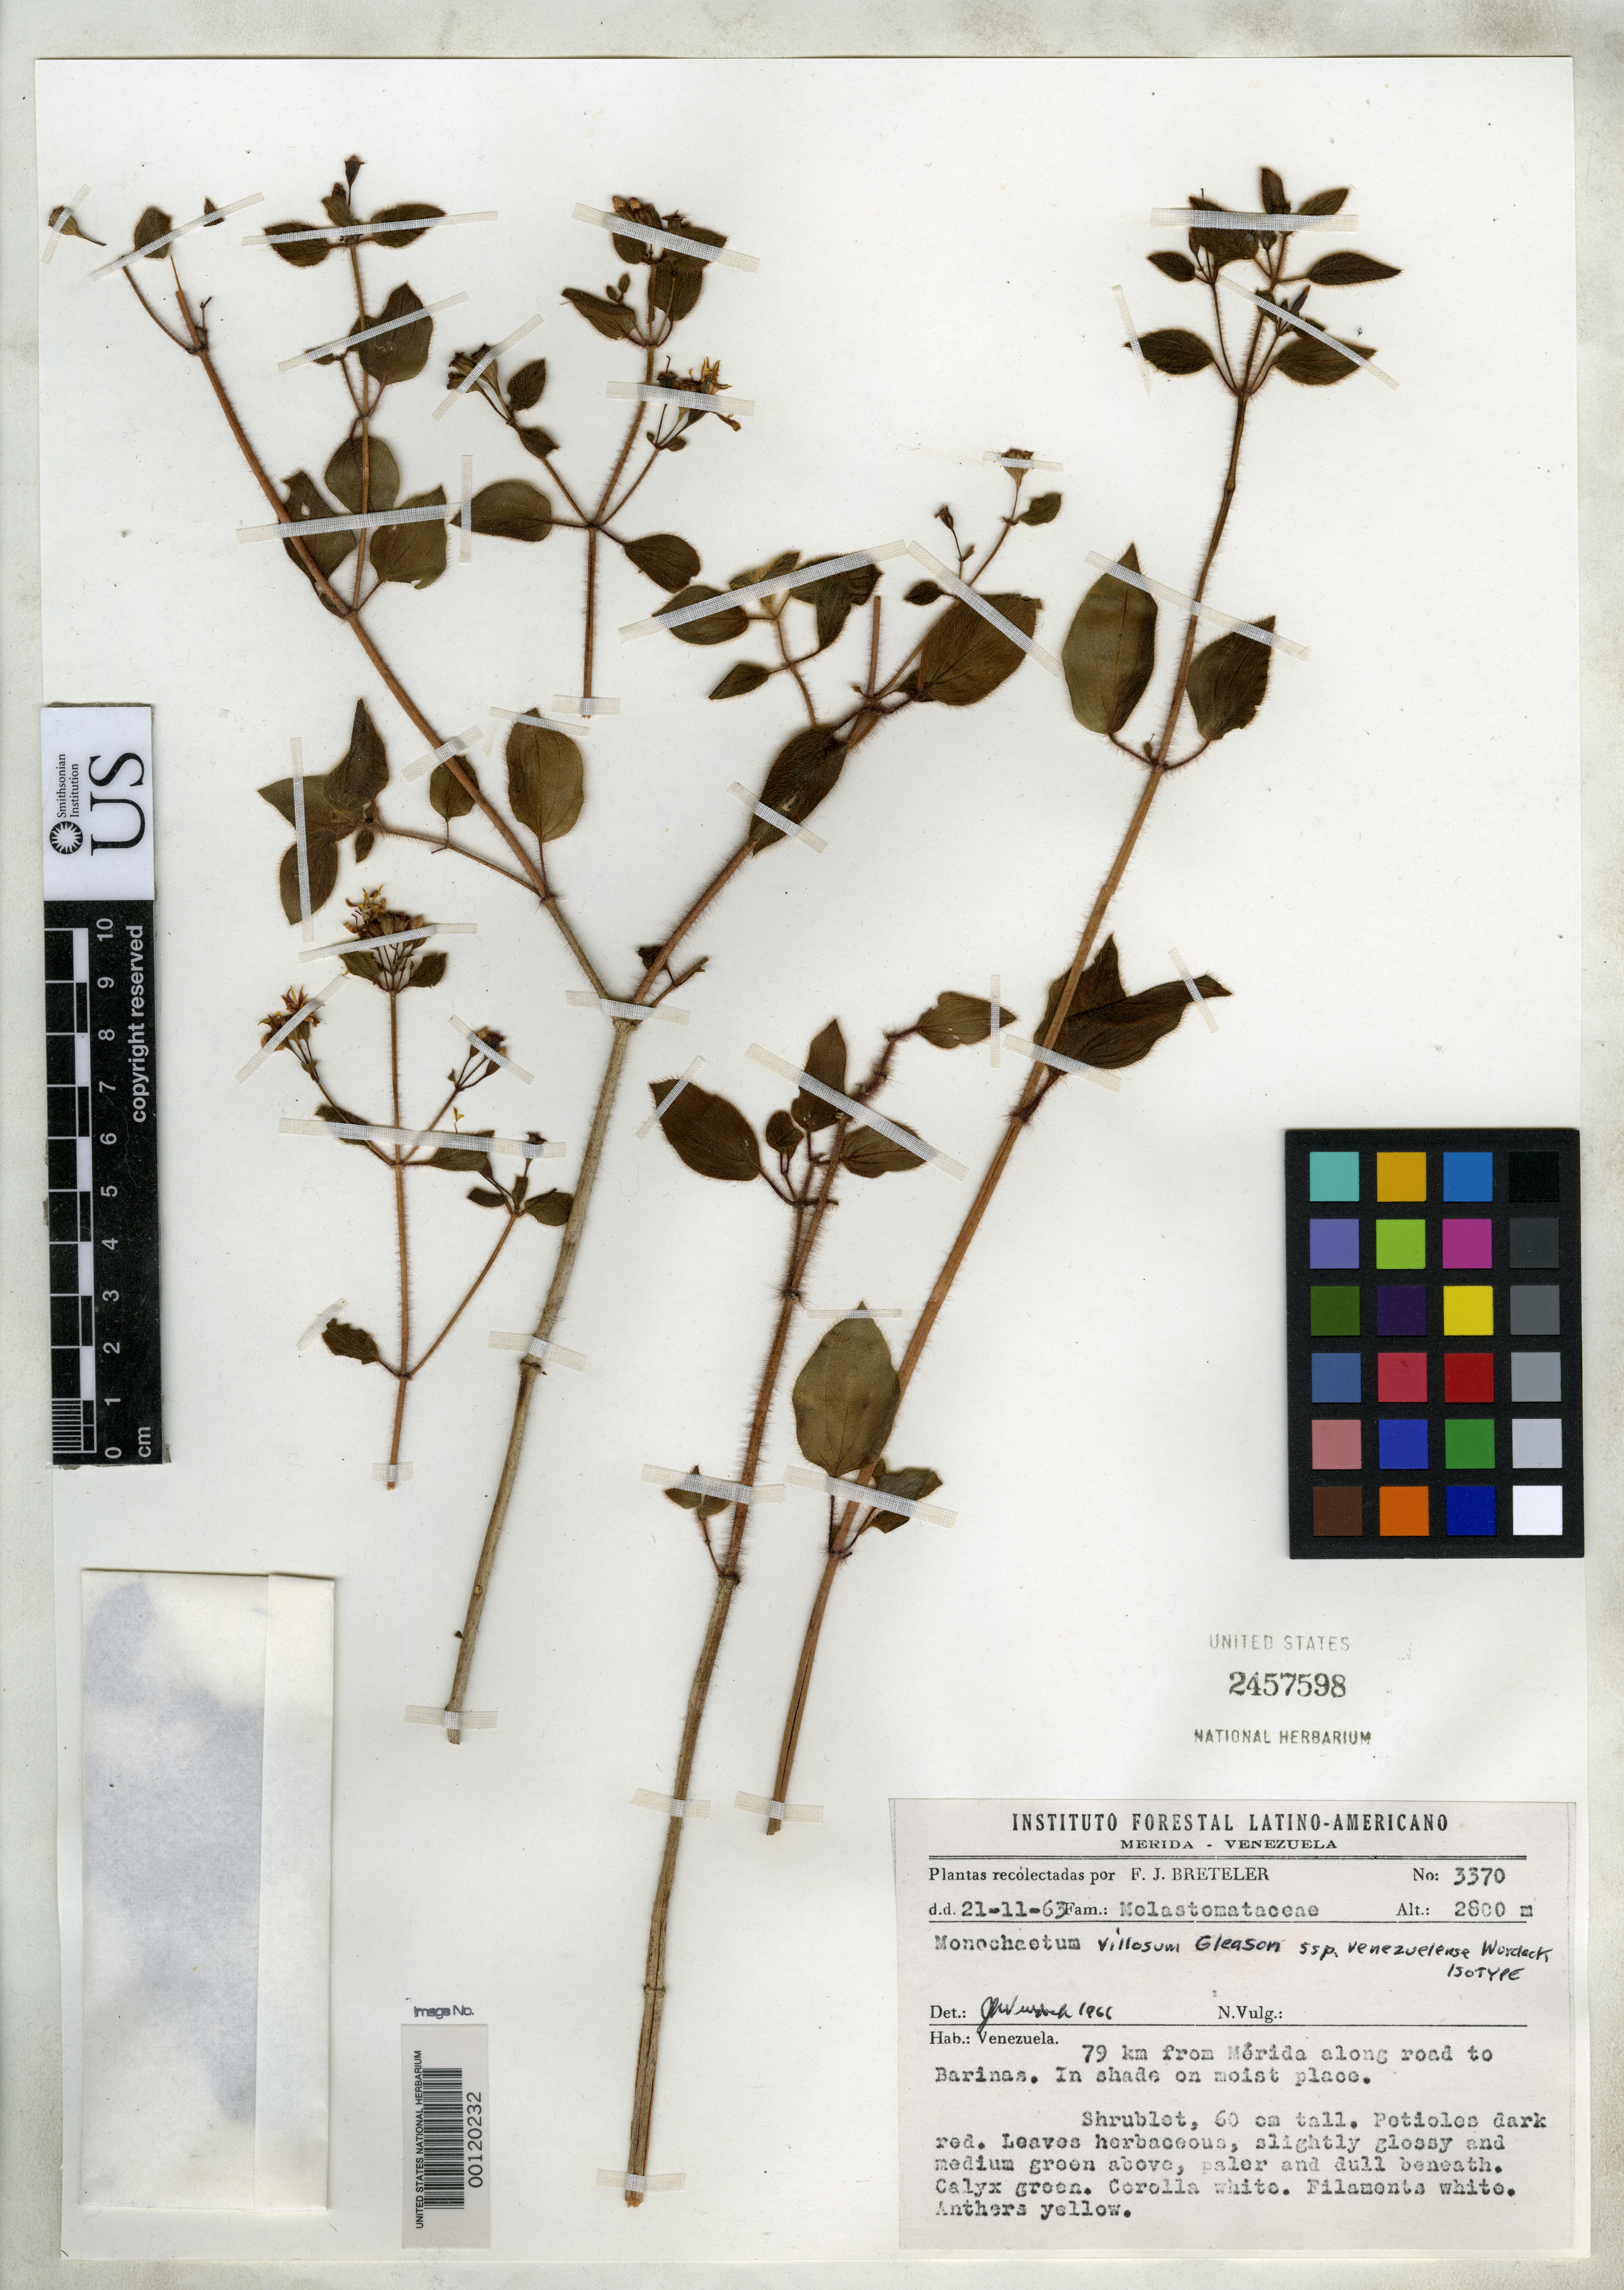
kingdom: Plantae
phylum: Tracheophyta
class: Magnoliopsida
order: Myrtales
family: Melastomataceae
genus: Monochaetum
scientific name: Monochaetum villosum subsp. venezuelense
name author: Wurdack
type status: Isotype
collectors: F. J. Breteler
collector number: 3370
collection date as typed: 21 Nov 1963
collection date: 1963-11-21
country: Venezuela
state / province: Mérida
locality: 79 km. from Merida.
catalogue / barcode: US 2457598